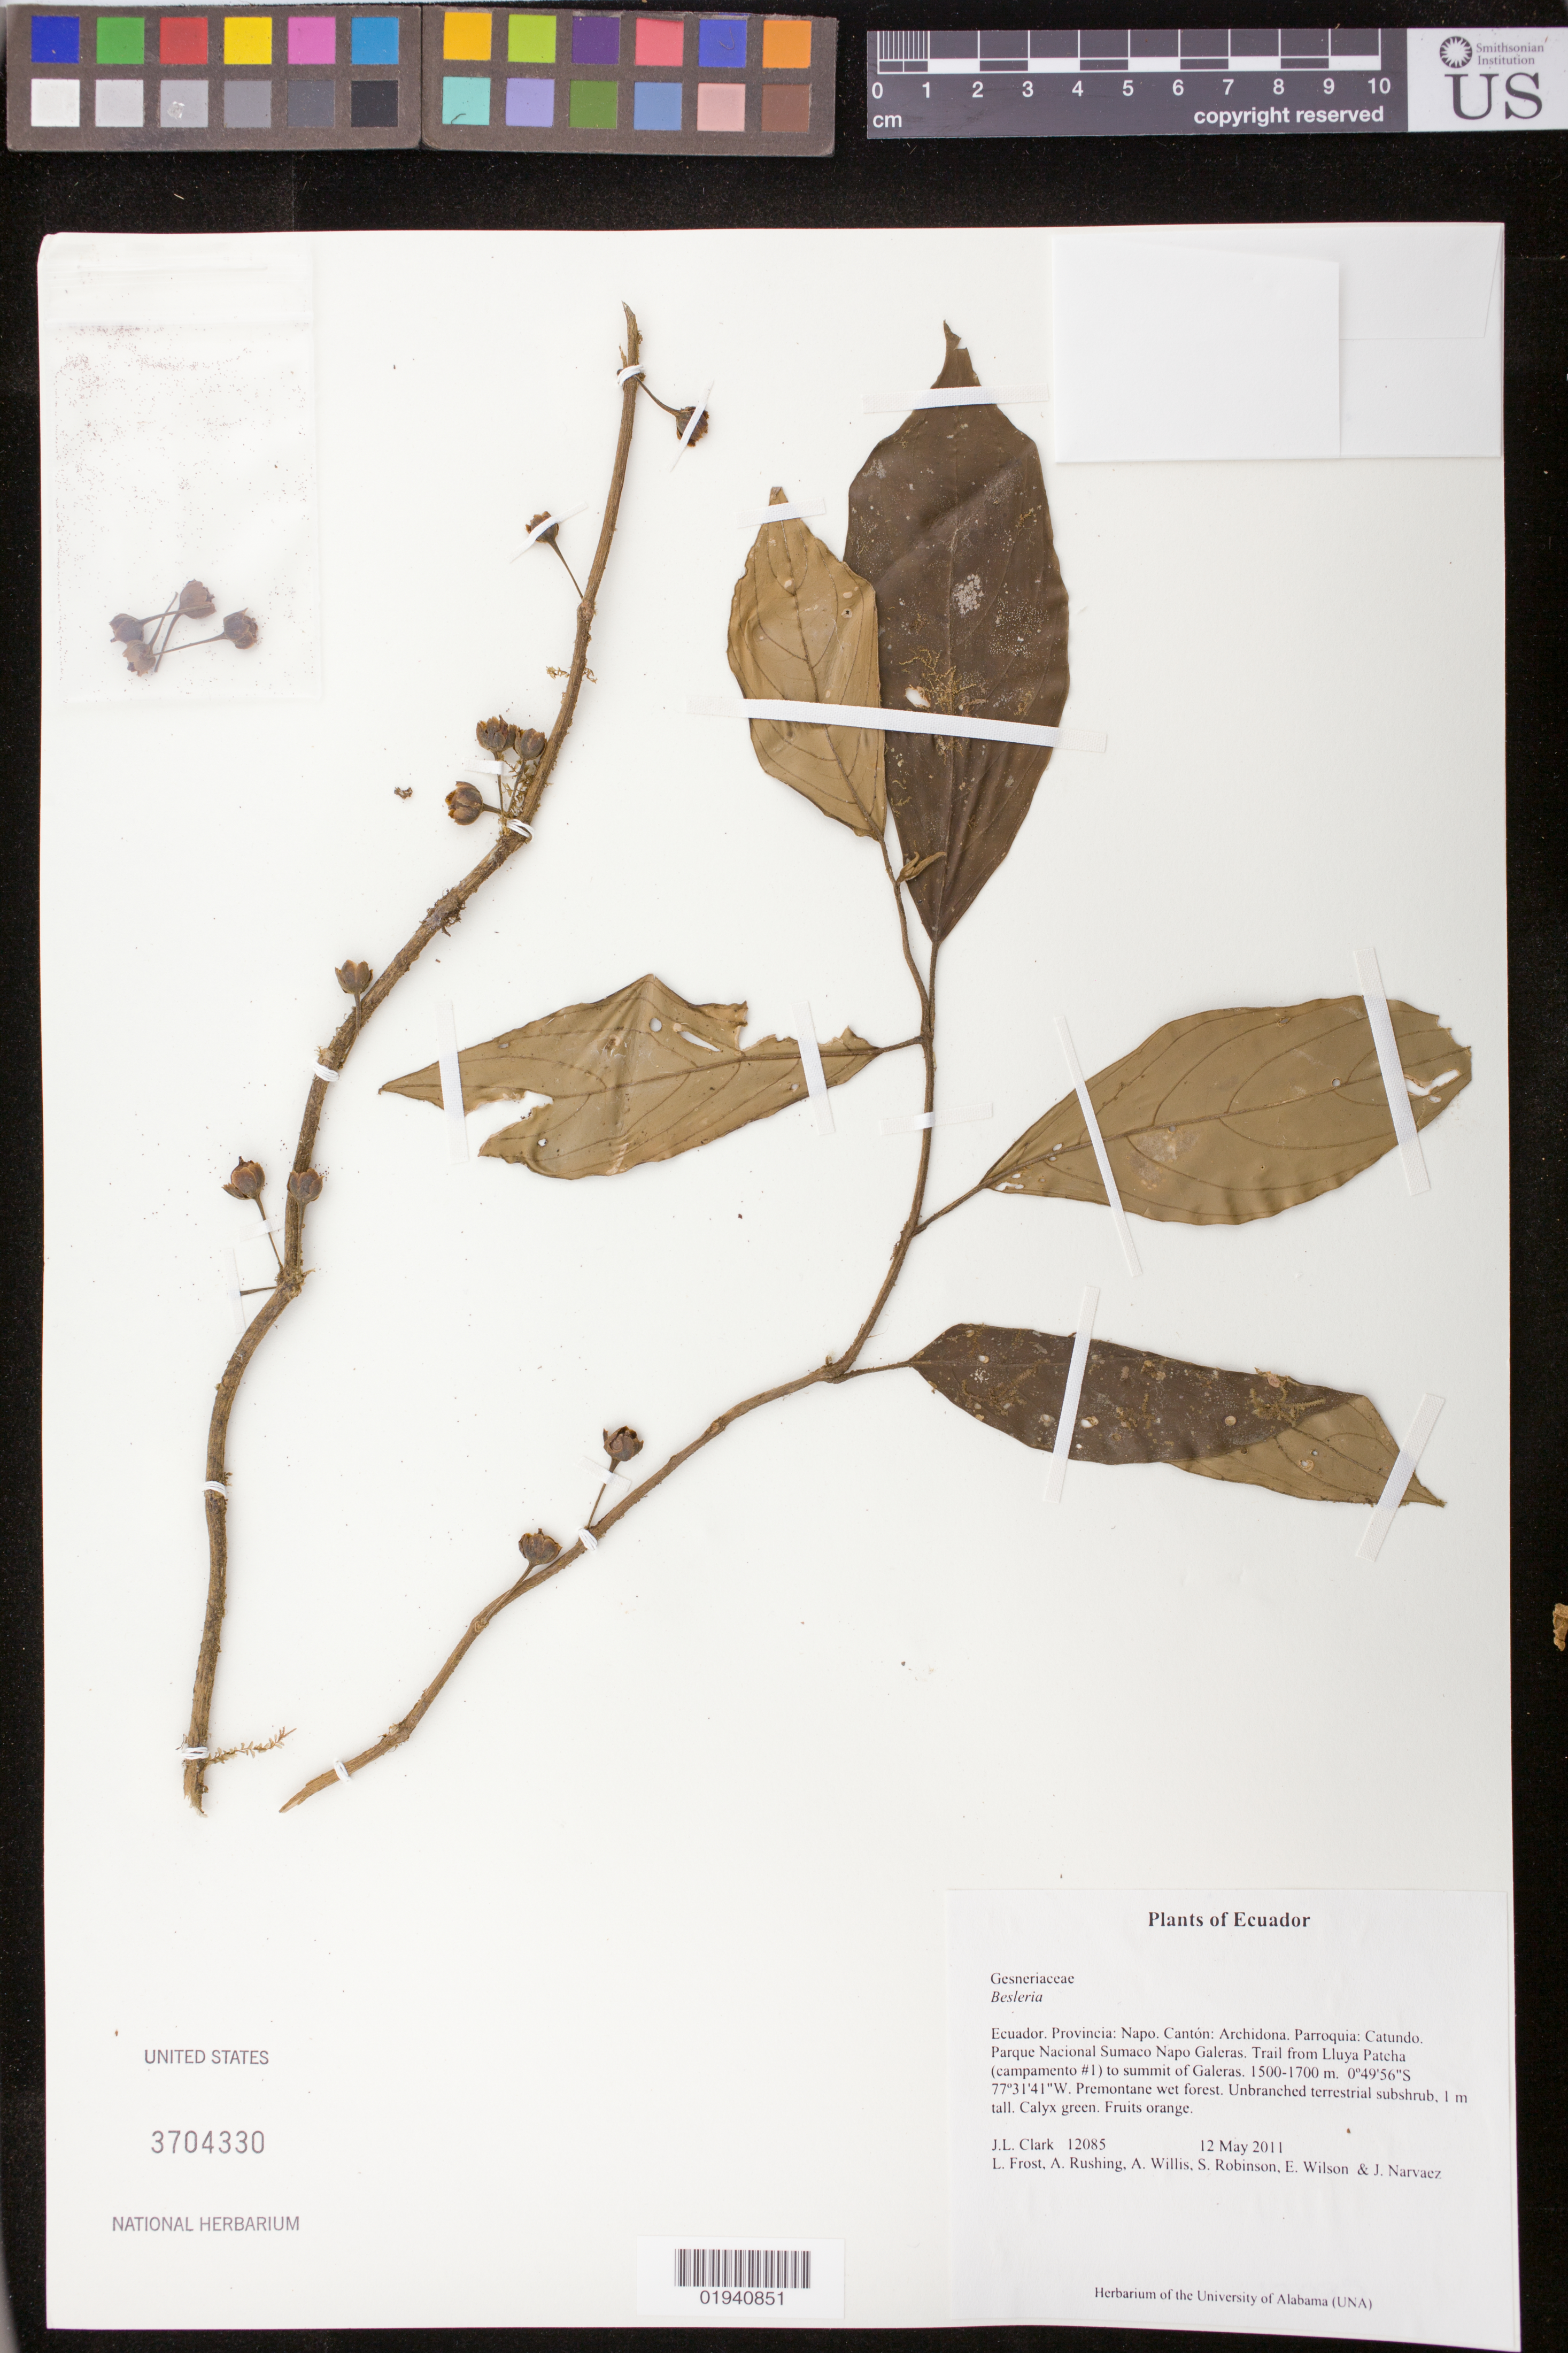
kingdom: Plantae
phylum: Tracheophyta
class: Magnoliopsida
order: Lamiales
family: Gesneriaceae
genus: Besleria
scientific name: Besleria sp.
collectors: J. L. Clark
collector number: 12085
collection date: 2011-05-12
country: Ecuador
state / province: Napo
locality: Canton: Archidona. Parroquia Catundo. Parque National Sumaco Napo Galeras. Trail from Lluya Patcha (campamento #1) to summit of Galeras.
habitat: Premontane wet forest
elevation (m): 1500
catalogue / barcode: US 3704330